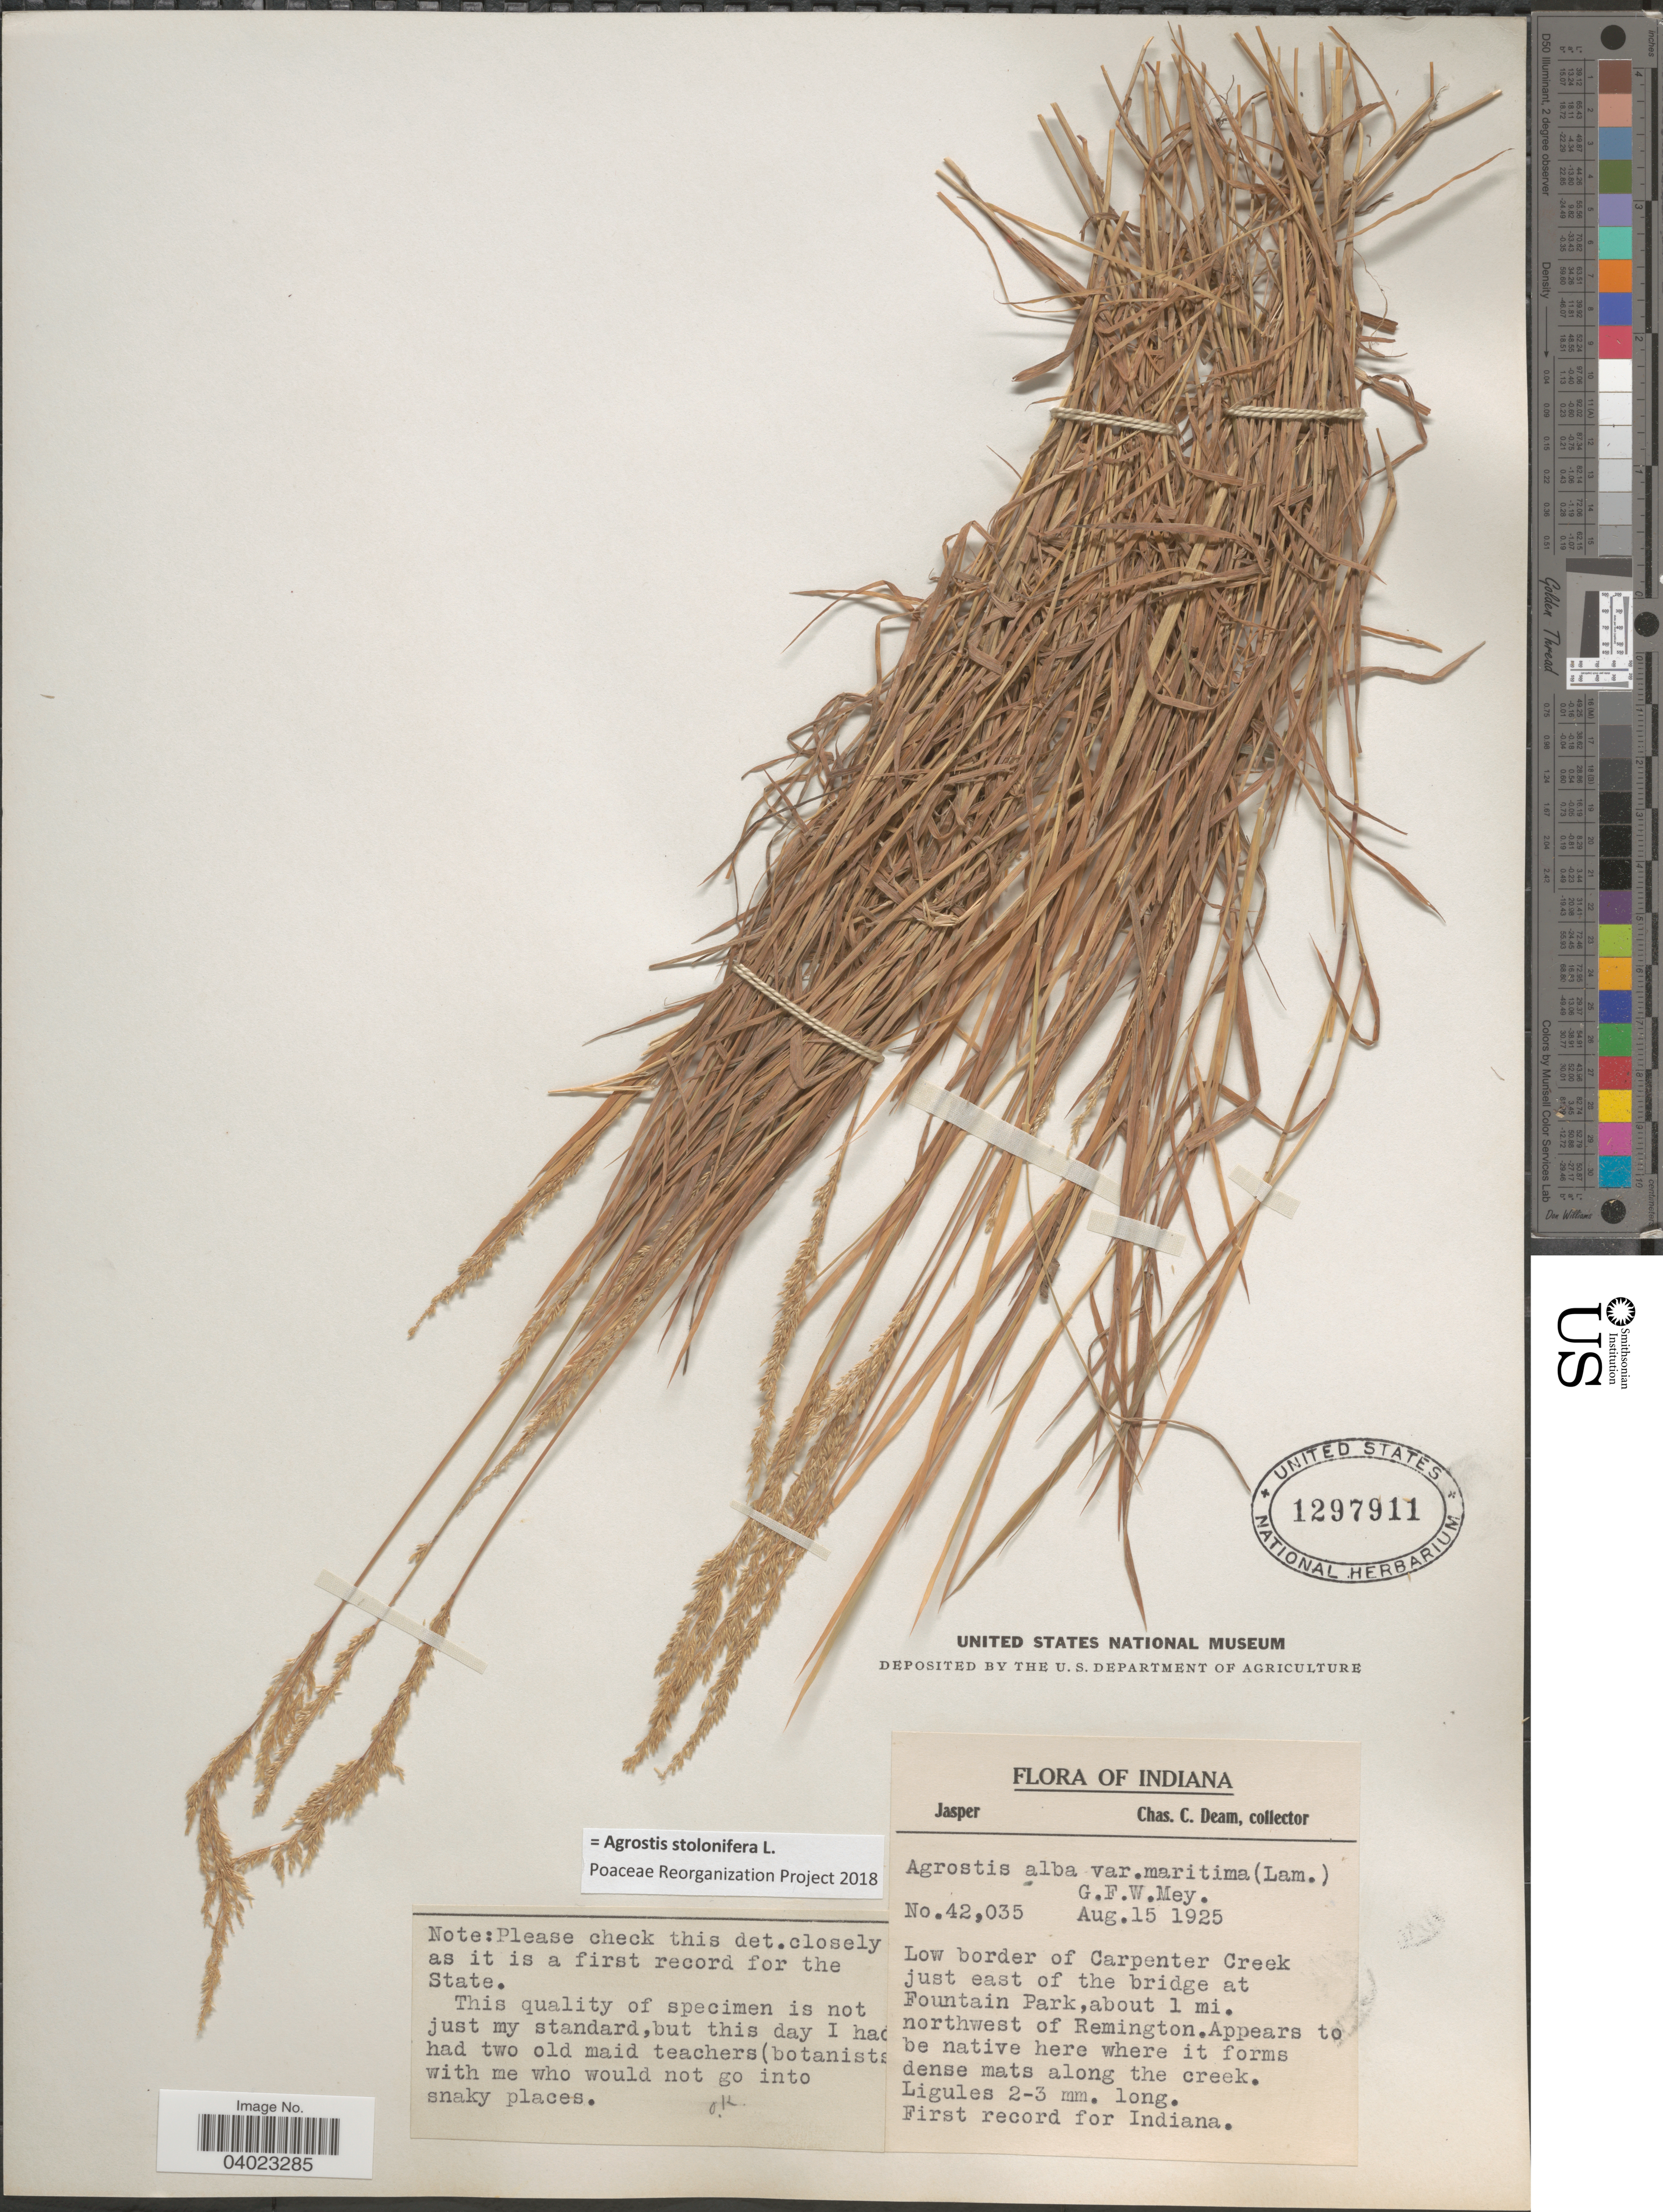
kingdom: Plantae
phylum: Tracheophyta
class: Liliopsida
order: Poales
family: Poaceae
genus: Agrostis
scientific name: Agrostis stolonifera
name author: L.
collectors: C. C. Deam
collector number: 42035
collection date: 1925-08-15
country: United States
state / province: Indiana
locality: Jasper. Low border of Carpenter Creek just east of the bridge at Fountain Park, about 1 mi. northwest of Remington.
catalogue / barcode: US 1297911